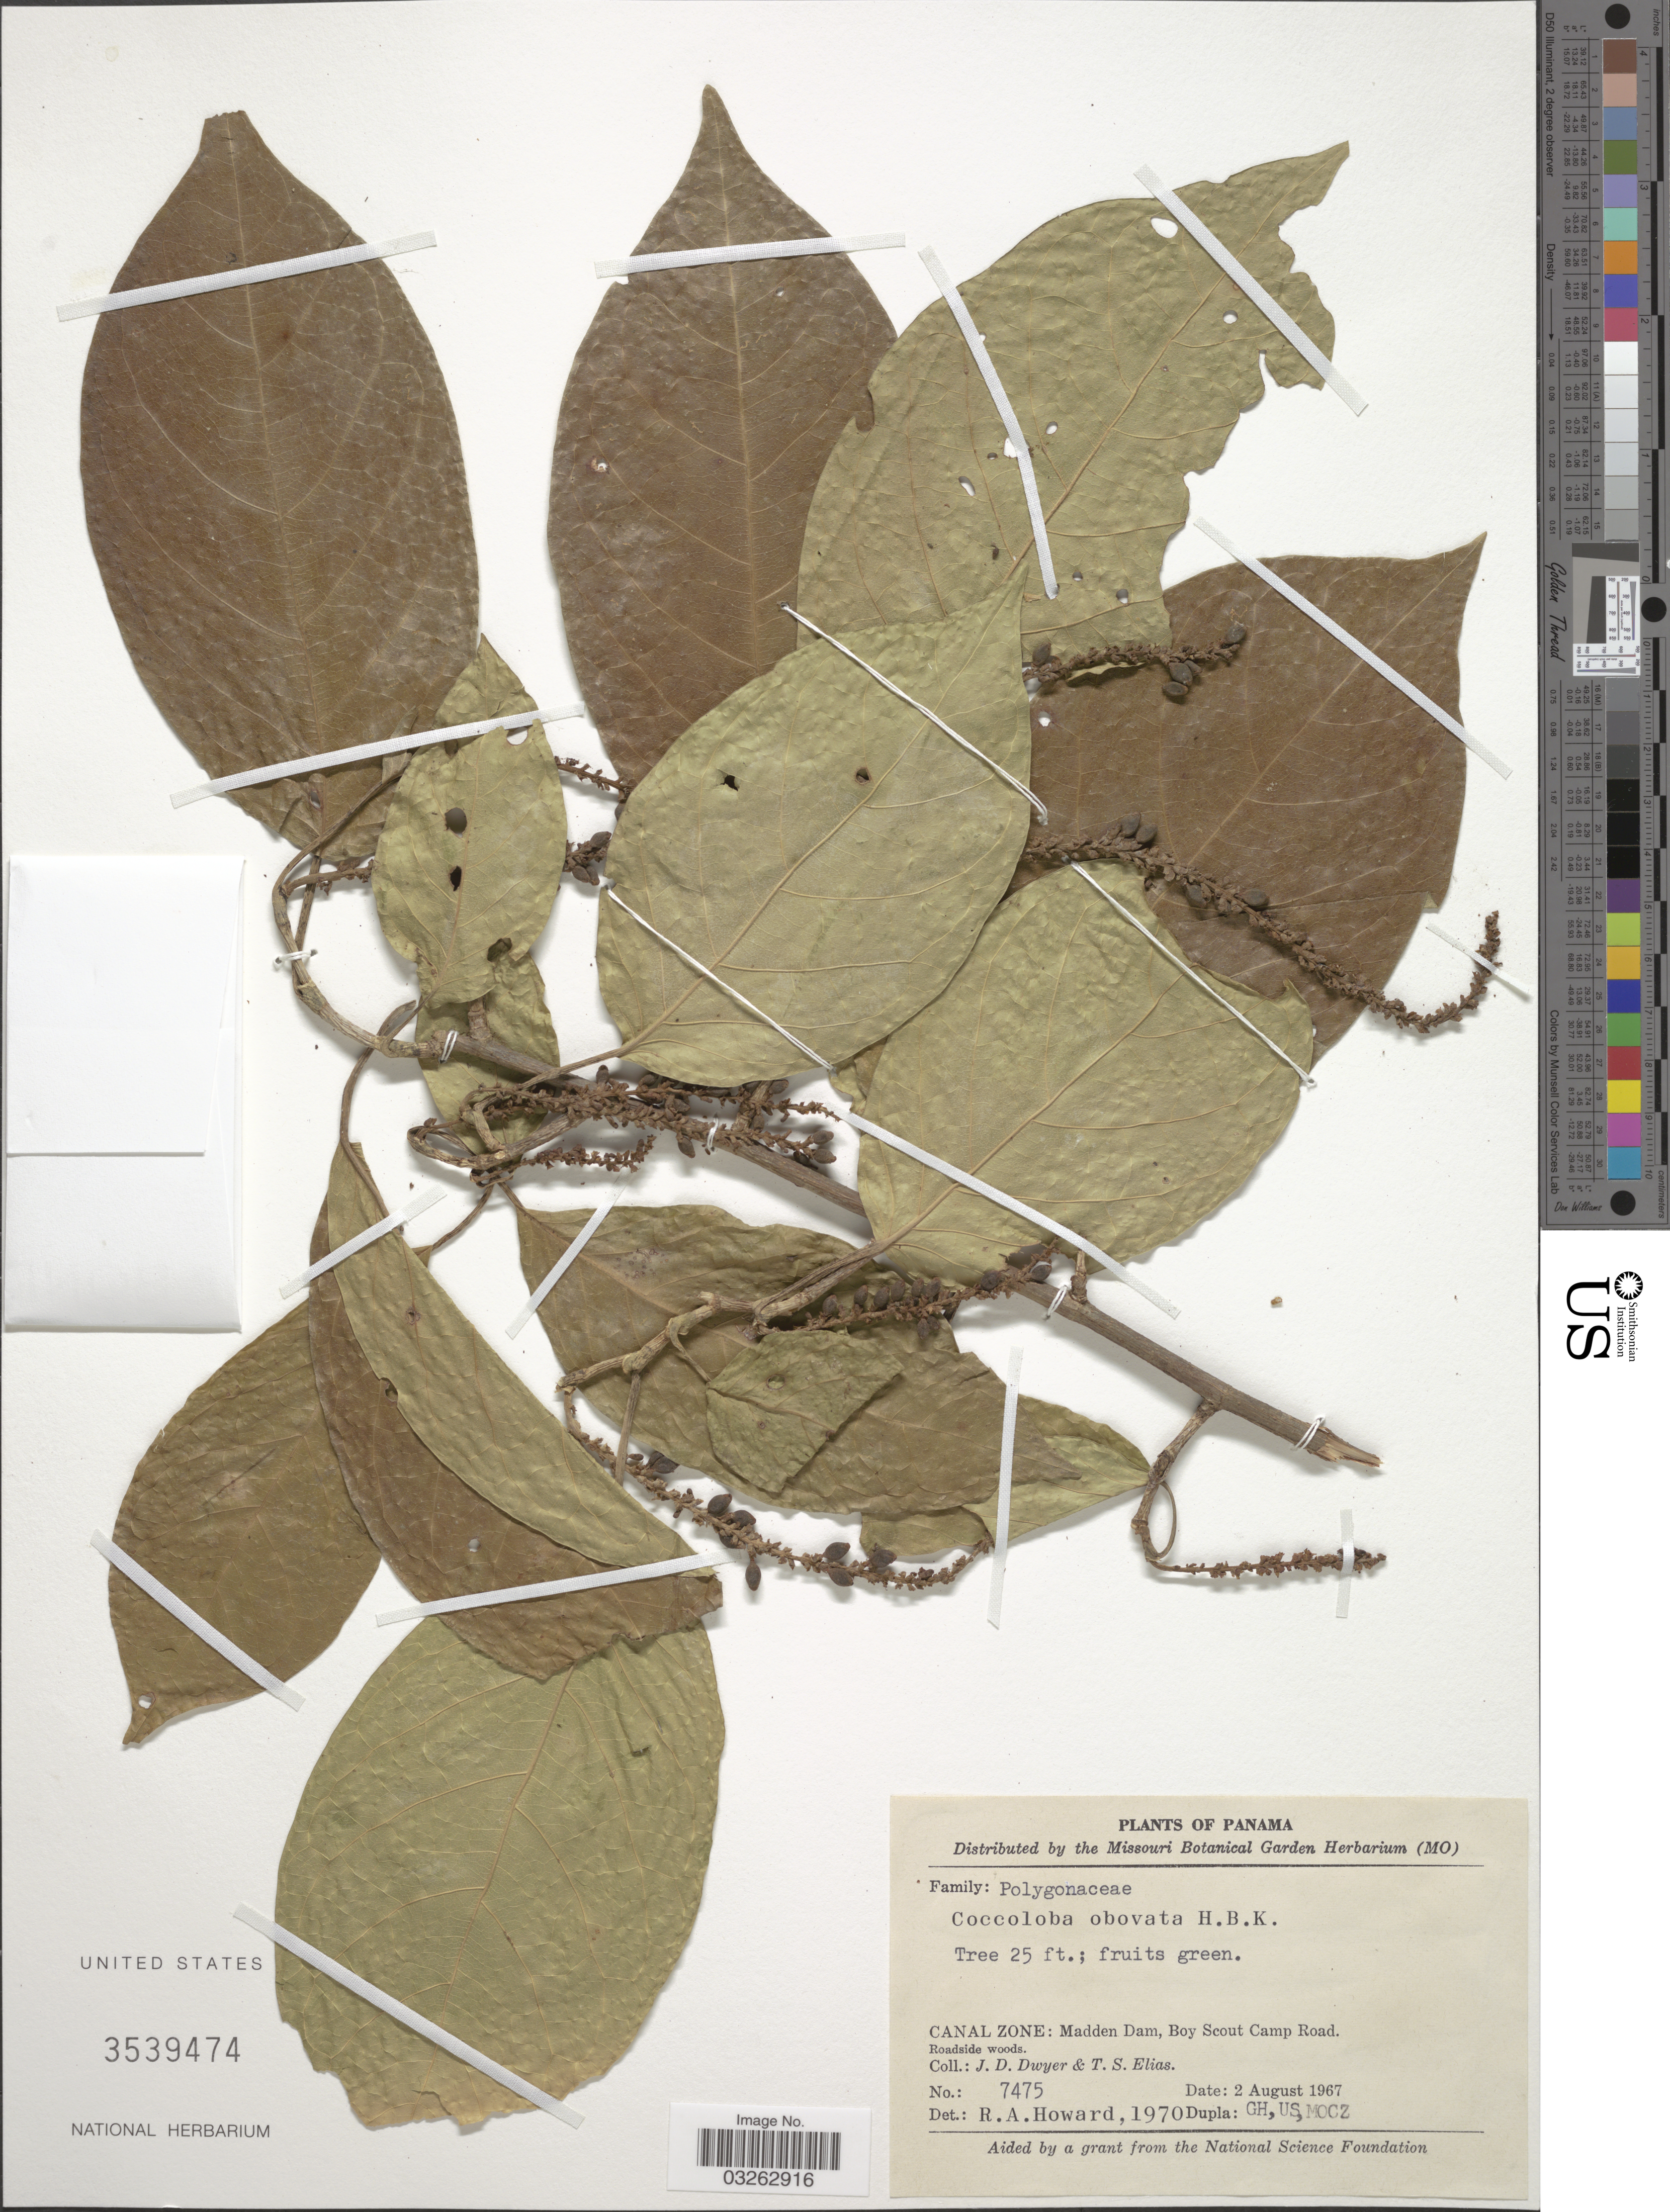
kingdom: Plantae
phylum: Tracheophyta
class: Magnoliopsida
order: Caryophyllales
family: Polygonaceae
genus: Coccoloba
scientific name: Coccoloba obovata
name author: Kunth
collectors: J. D. Dwyer & T. S. Elias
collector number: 7475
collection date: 1967-08-02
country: Panama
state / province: Colón / Panamá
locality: Canal Zone: Madden Dam, Boy Scout Camp Road.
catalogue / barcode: US 3539474